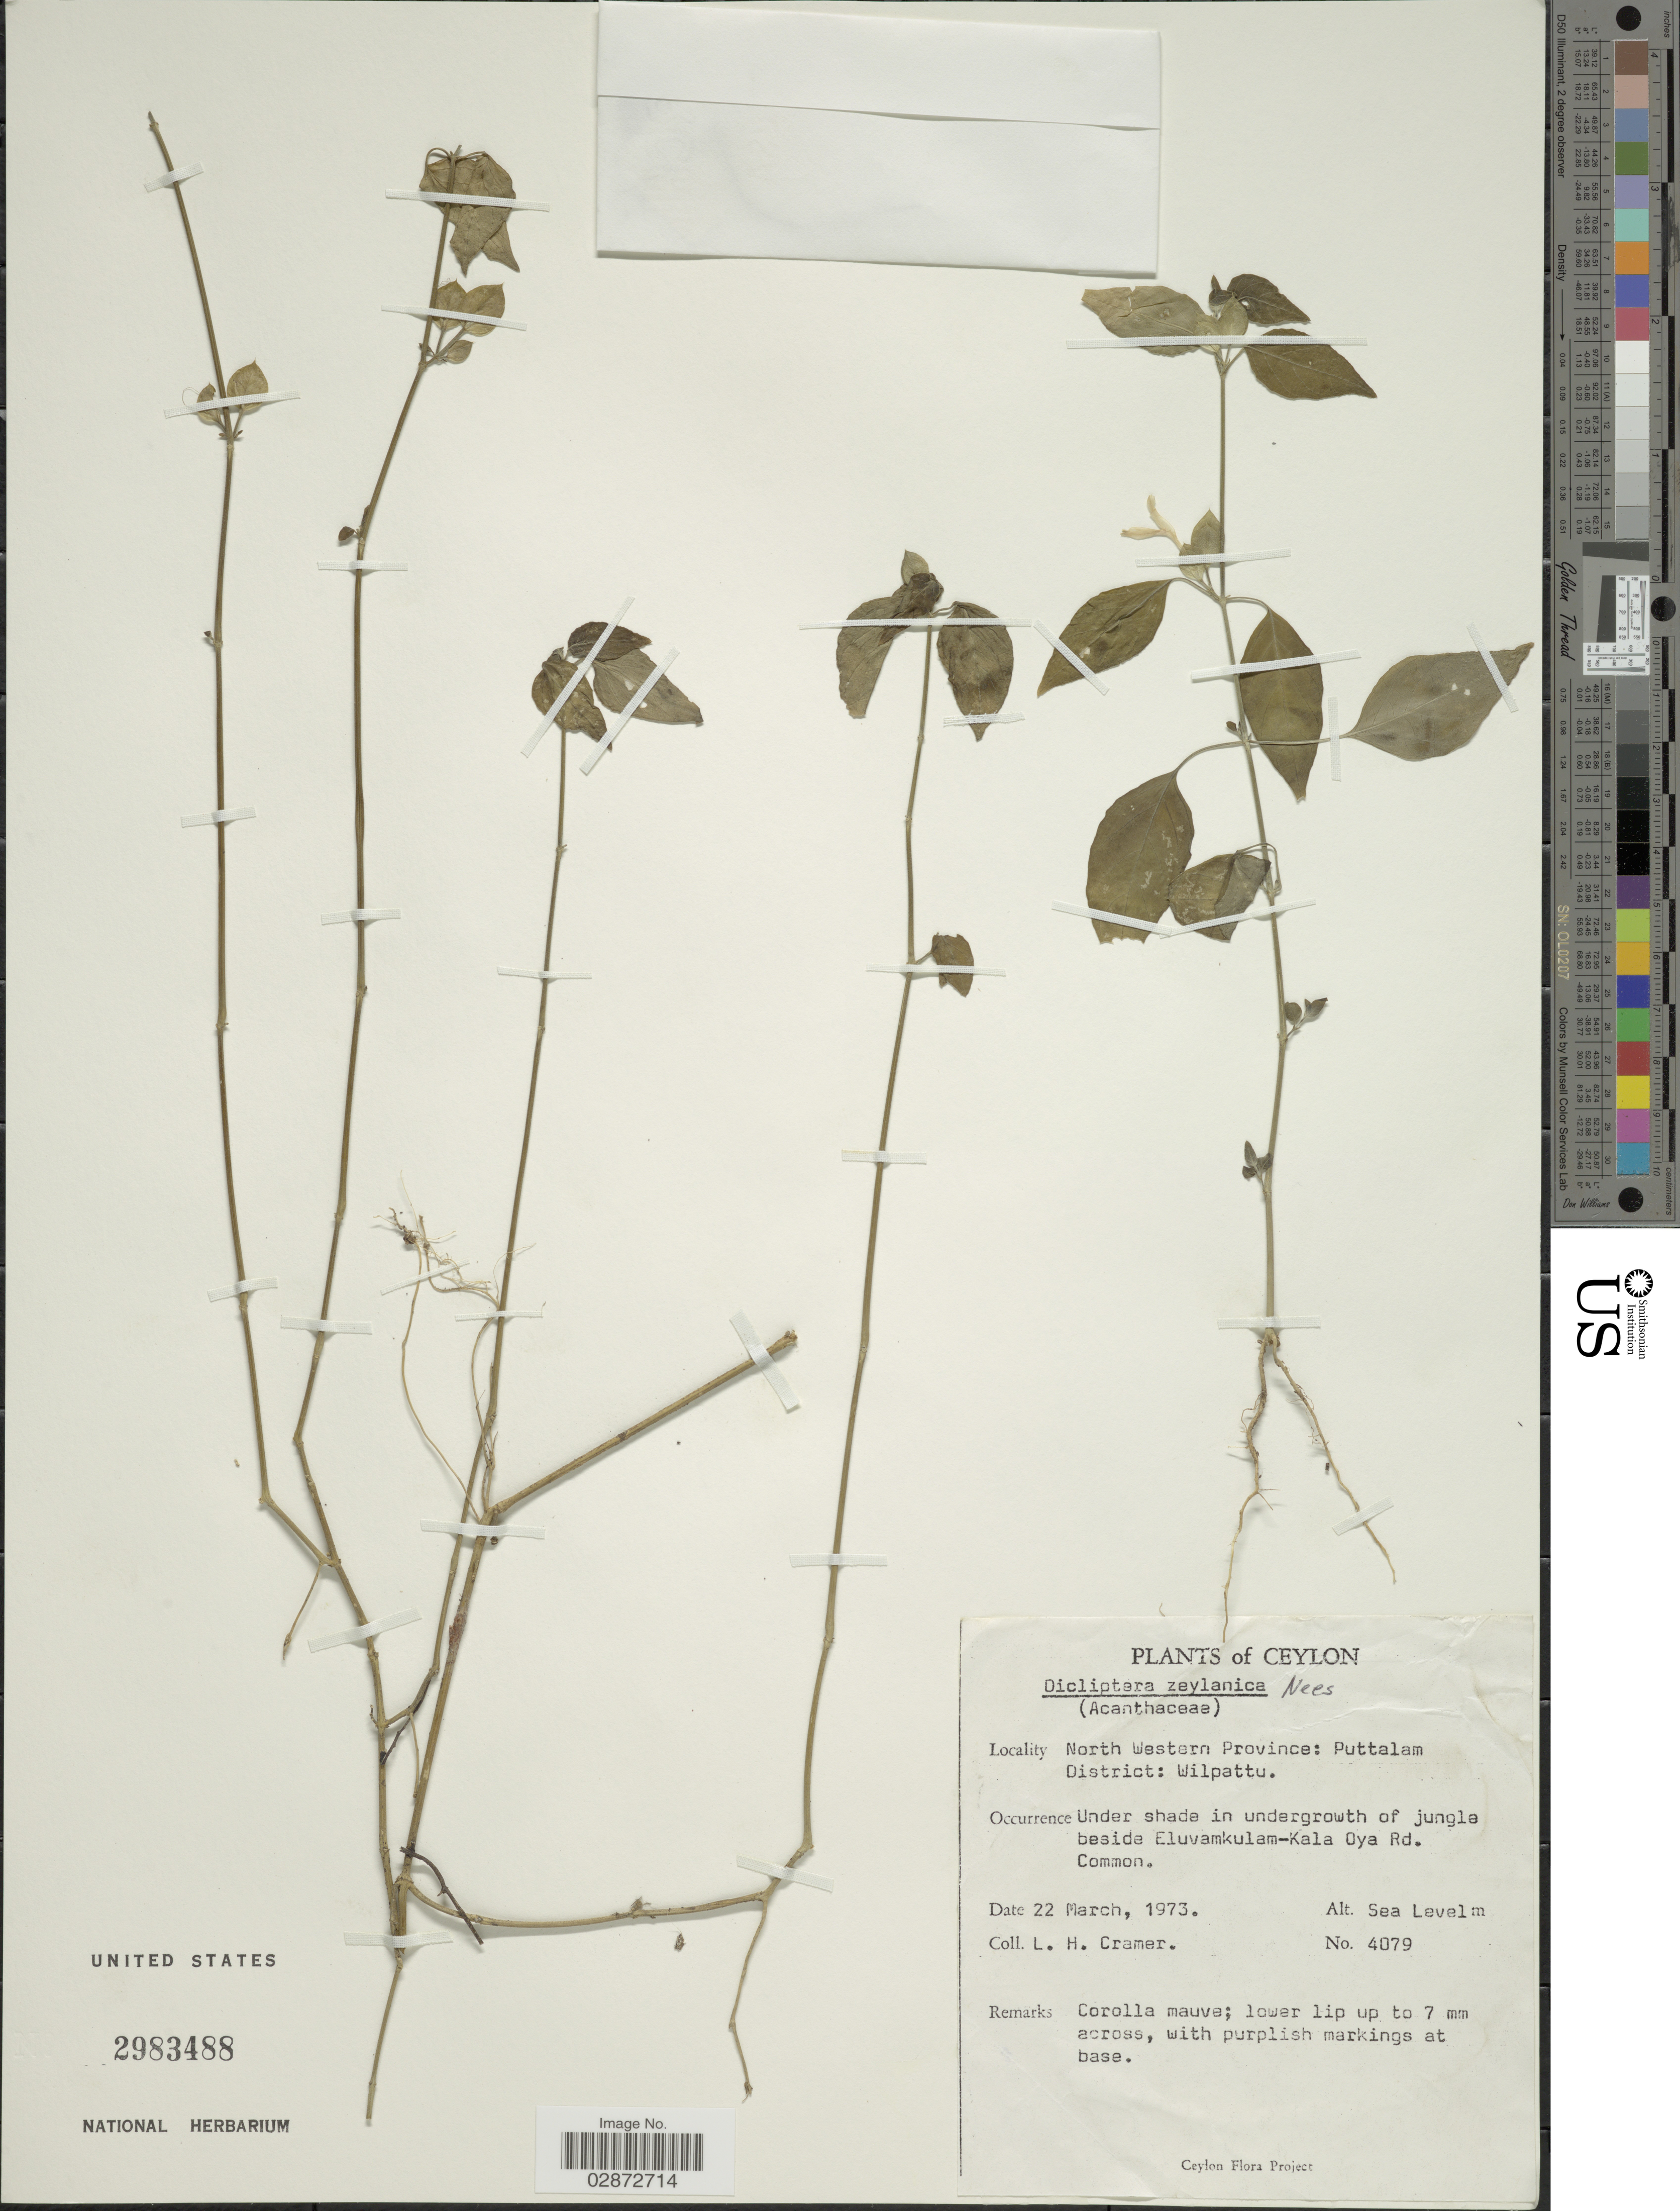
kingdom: Plantae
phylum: Tracheophyta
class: Magnoliopsida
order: Lamiales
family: Acanthaceae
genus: Dicliptera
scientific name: Dicliptera zeylanica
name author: Nees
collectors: L. H. Cramer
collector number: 4079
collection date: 1973-03-22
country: Sri Lanka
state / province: North Western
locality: Ceylon. North Western Province: Puttalam. District: Wilpattu. Occurrence Under shade in undergrowth of jungle beside Eluvamkulam-Kala Oya Rd. Common.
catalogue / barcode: US 2983488